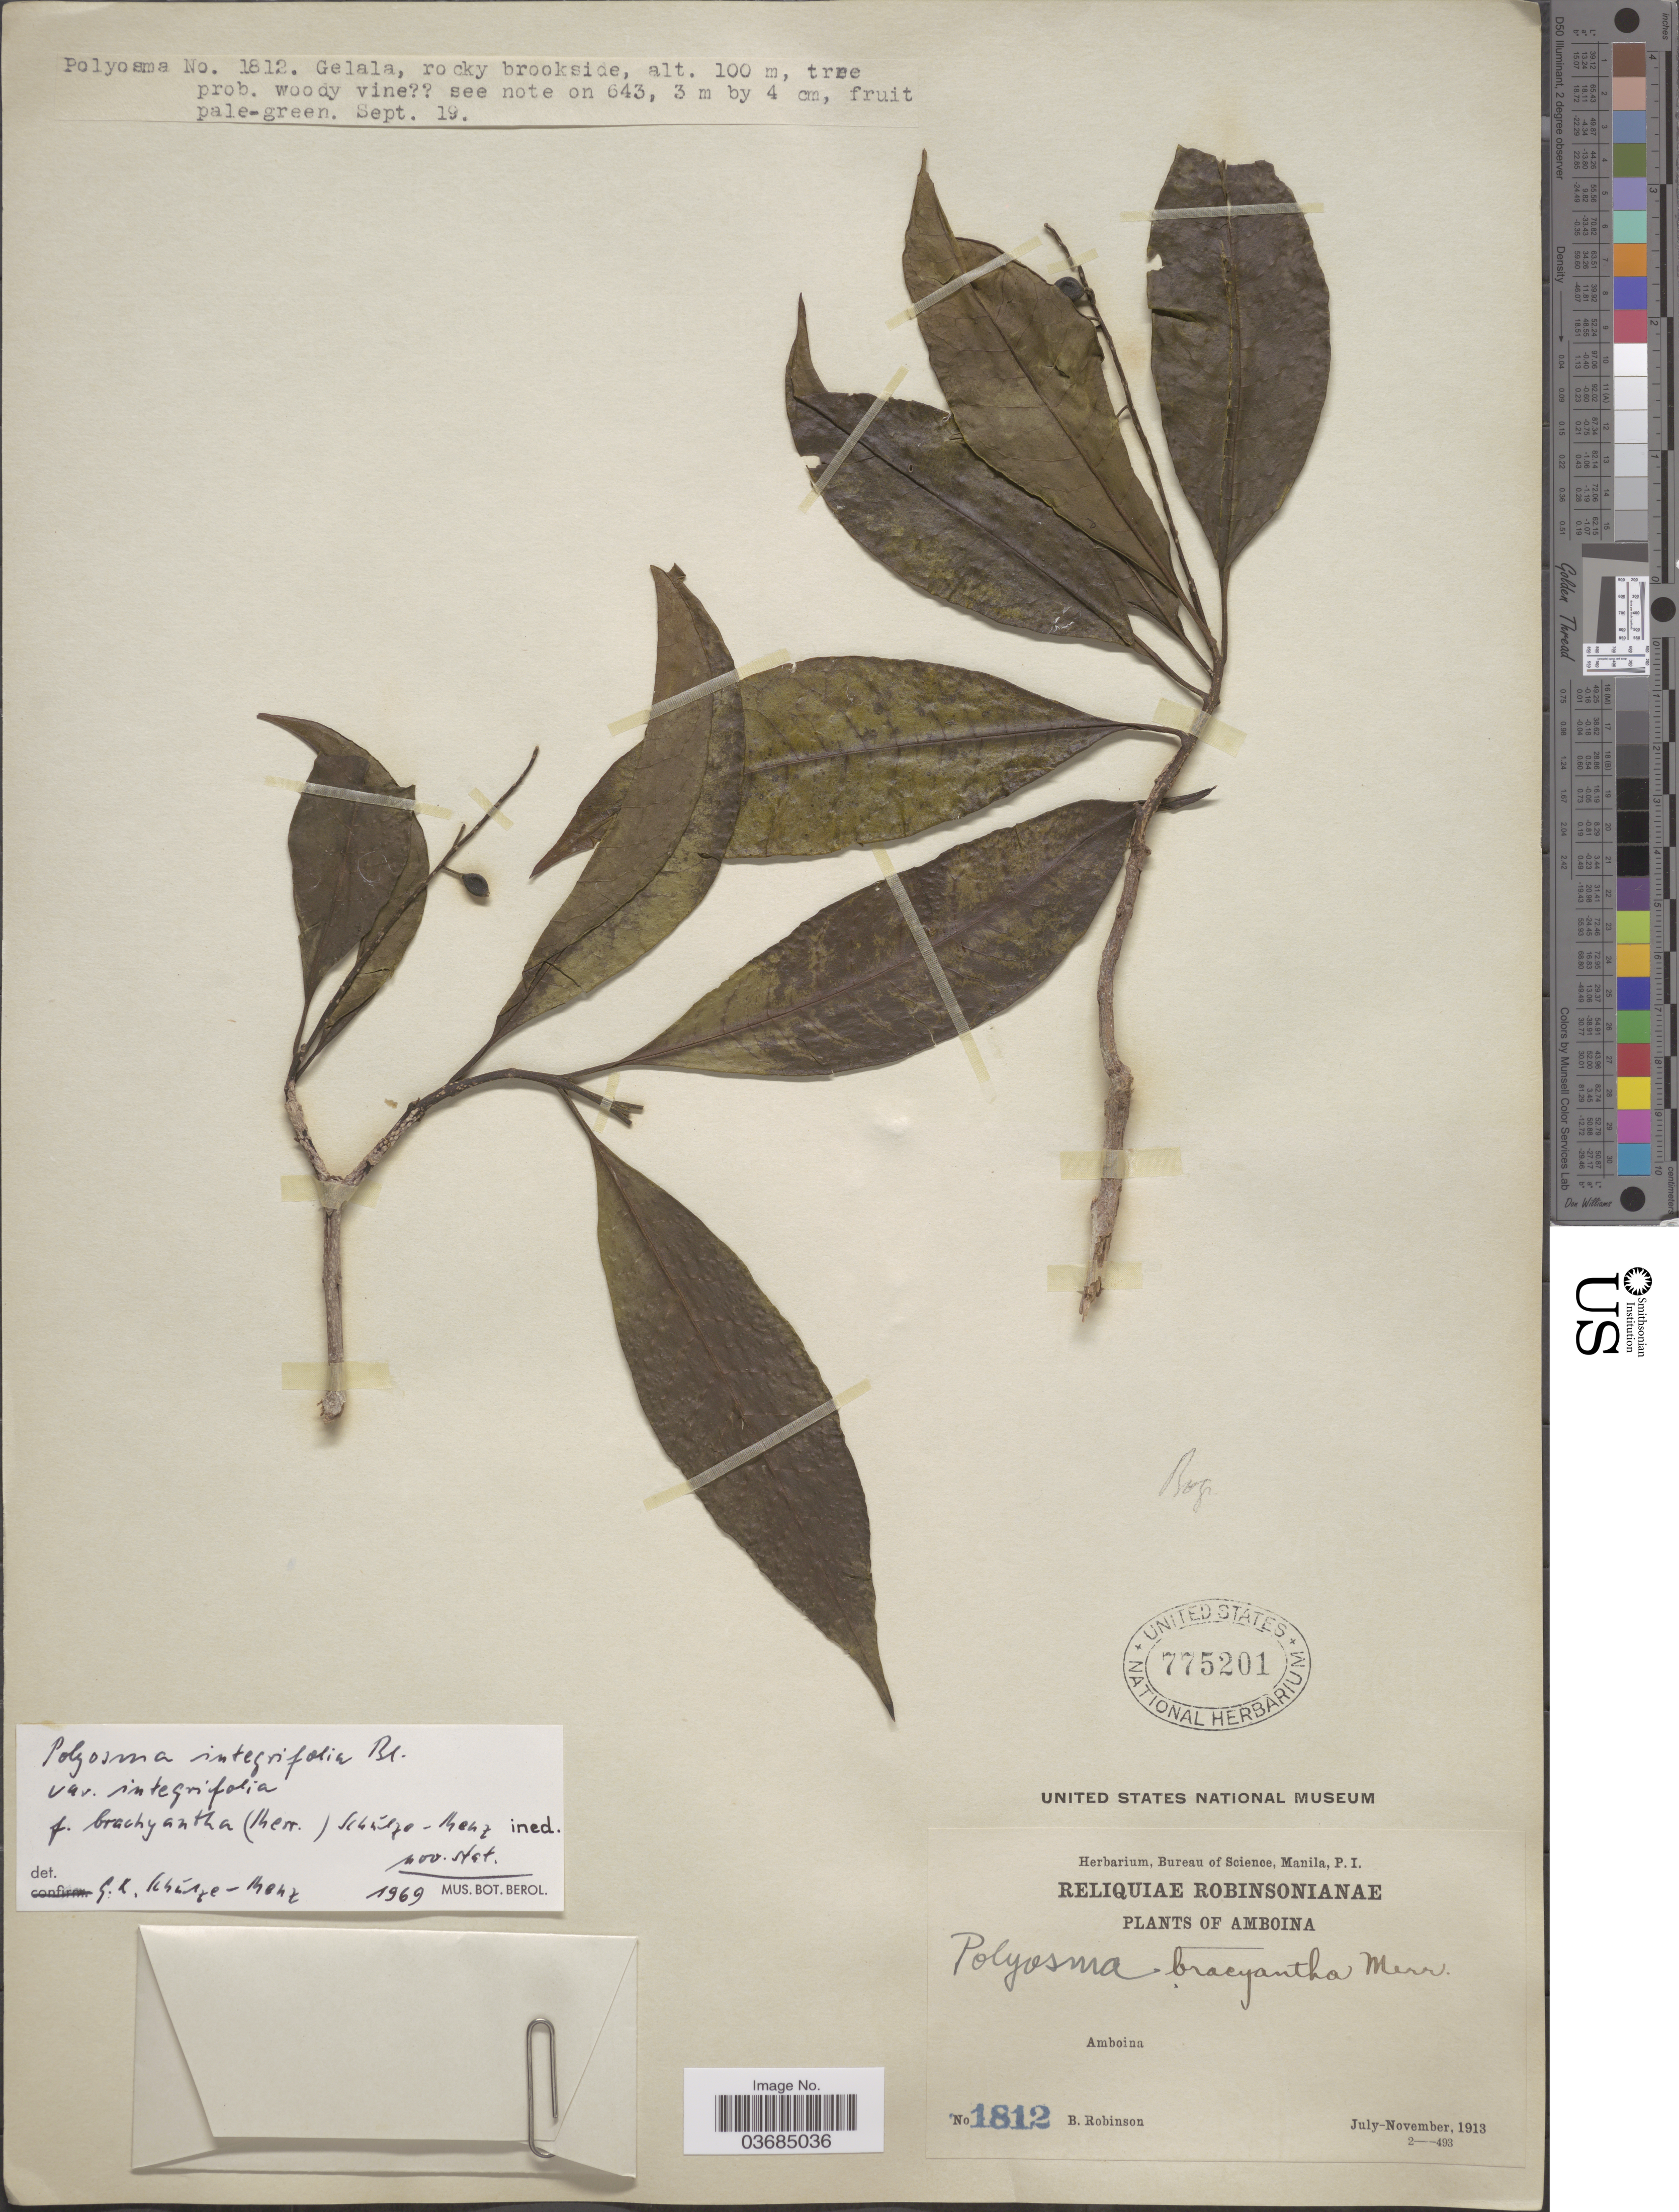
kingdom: Plantae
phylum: Tracheophyta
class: Magnoliopsida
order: Escalloniales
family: Escalloniaceae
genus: Polyosma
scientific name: Polyosma integrifolia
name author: Blume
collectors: B. Robinson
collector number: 1812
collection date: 1913-09-19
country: Indonesia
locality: Amboina.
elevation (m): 100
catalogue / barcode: US 775201